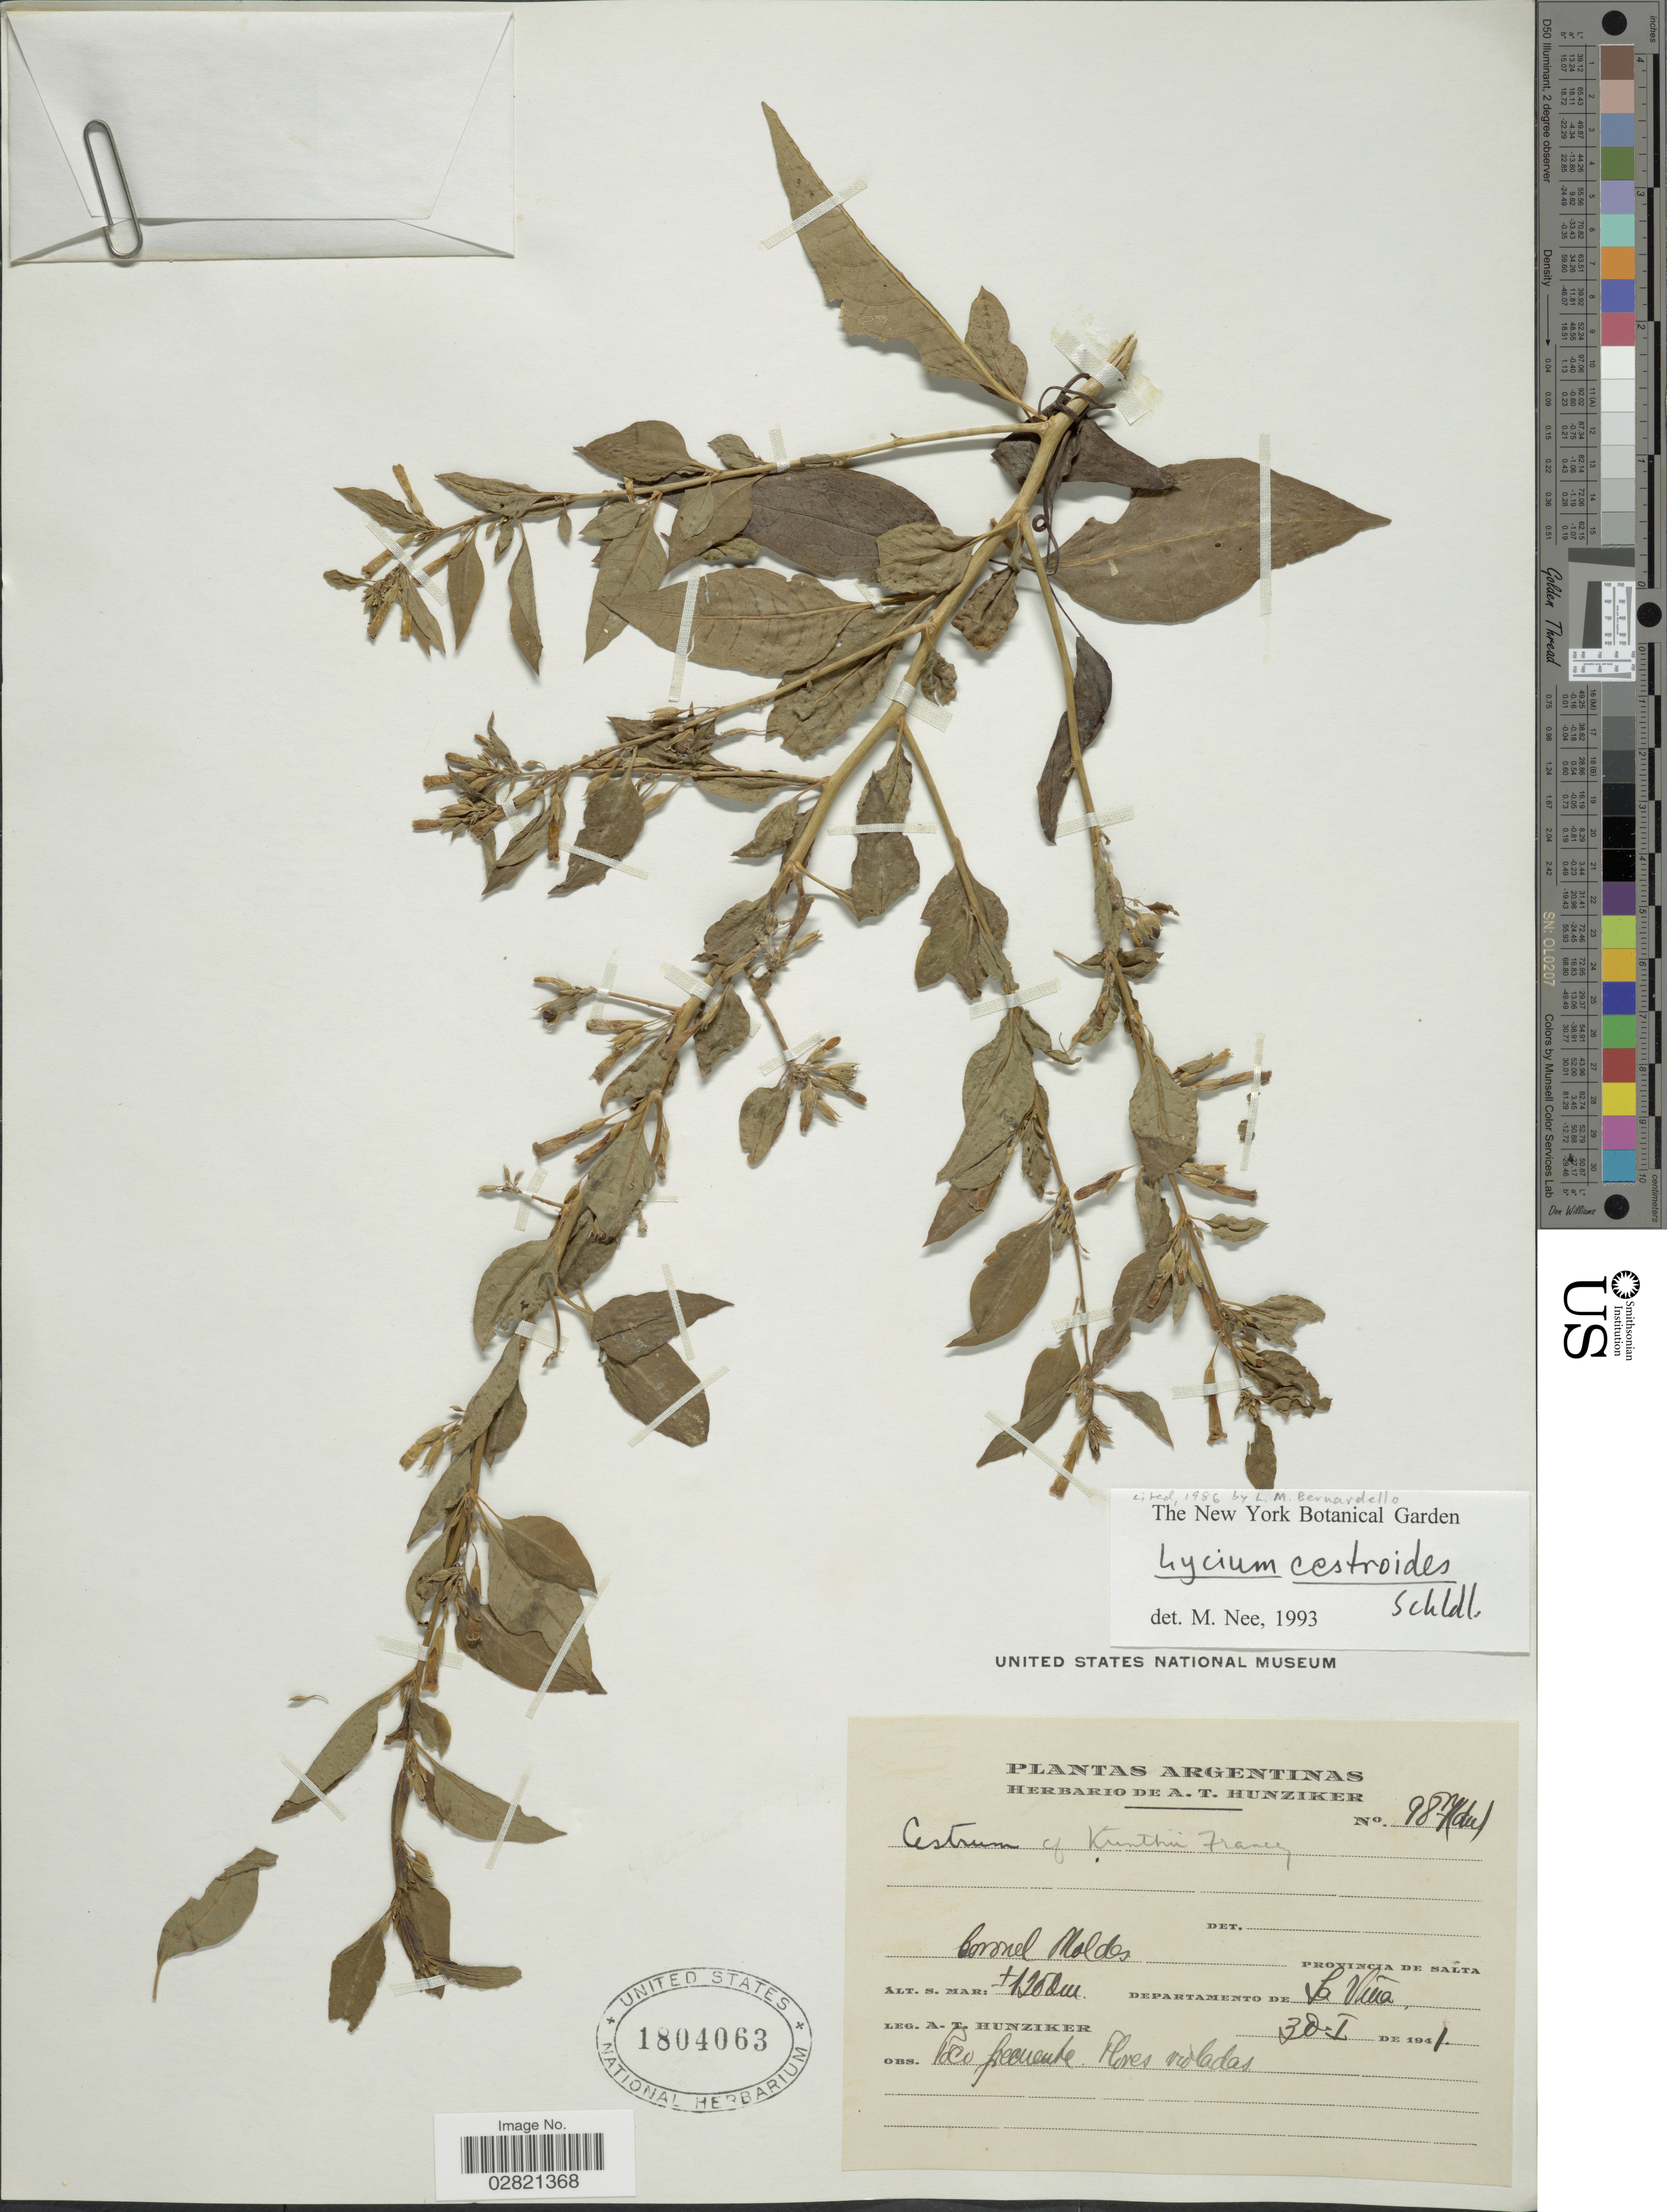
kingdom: Plantae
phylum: Tracheophyta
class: Magnoliopsida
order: Solanales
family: Solanaceae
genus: Lycium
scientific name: Lycium cestroides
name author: Schltdl.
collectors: A. T. Hunziker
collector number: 987(du)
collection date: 1941-01-30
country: Argentina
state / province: Salta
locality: Coronel Moldes, Departamento de La Viña.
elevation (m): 1200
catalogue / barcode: US 1804063